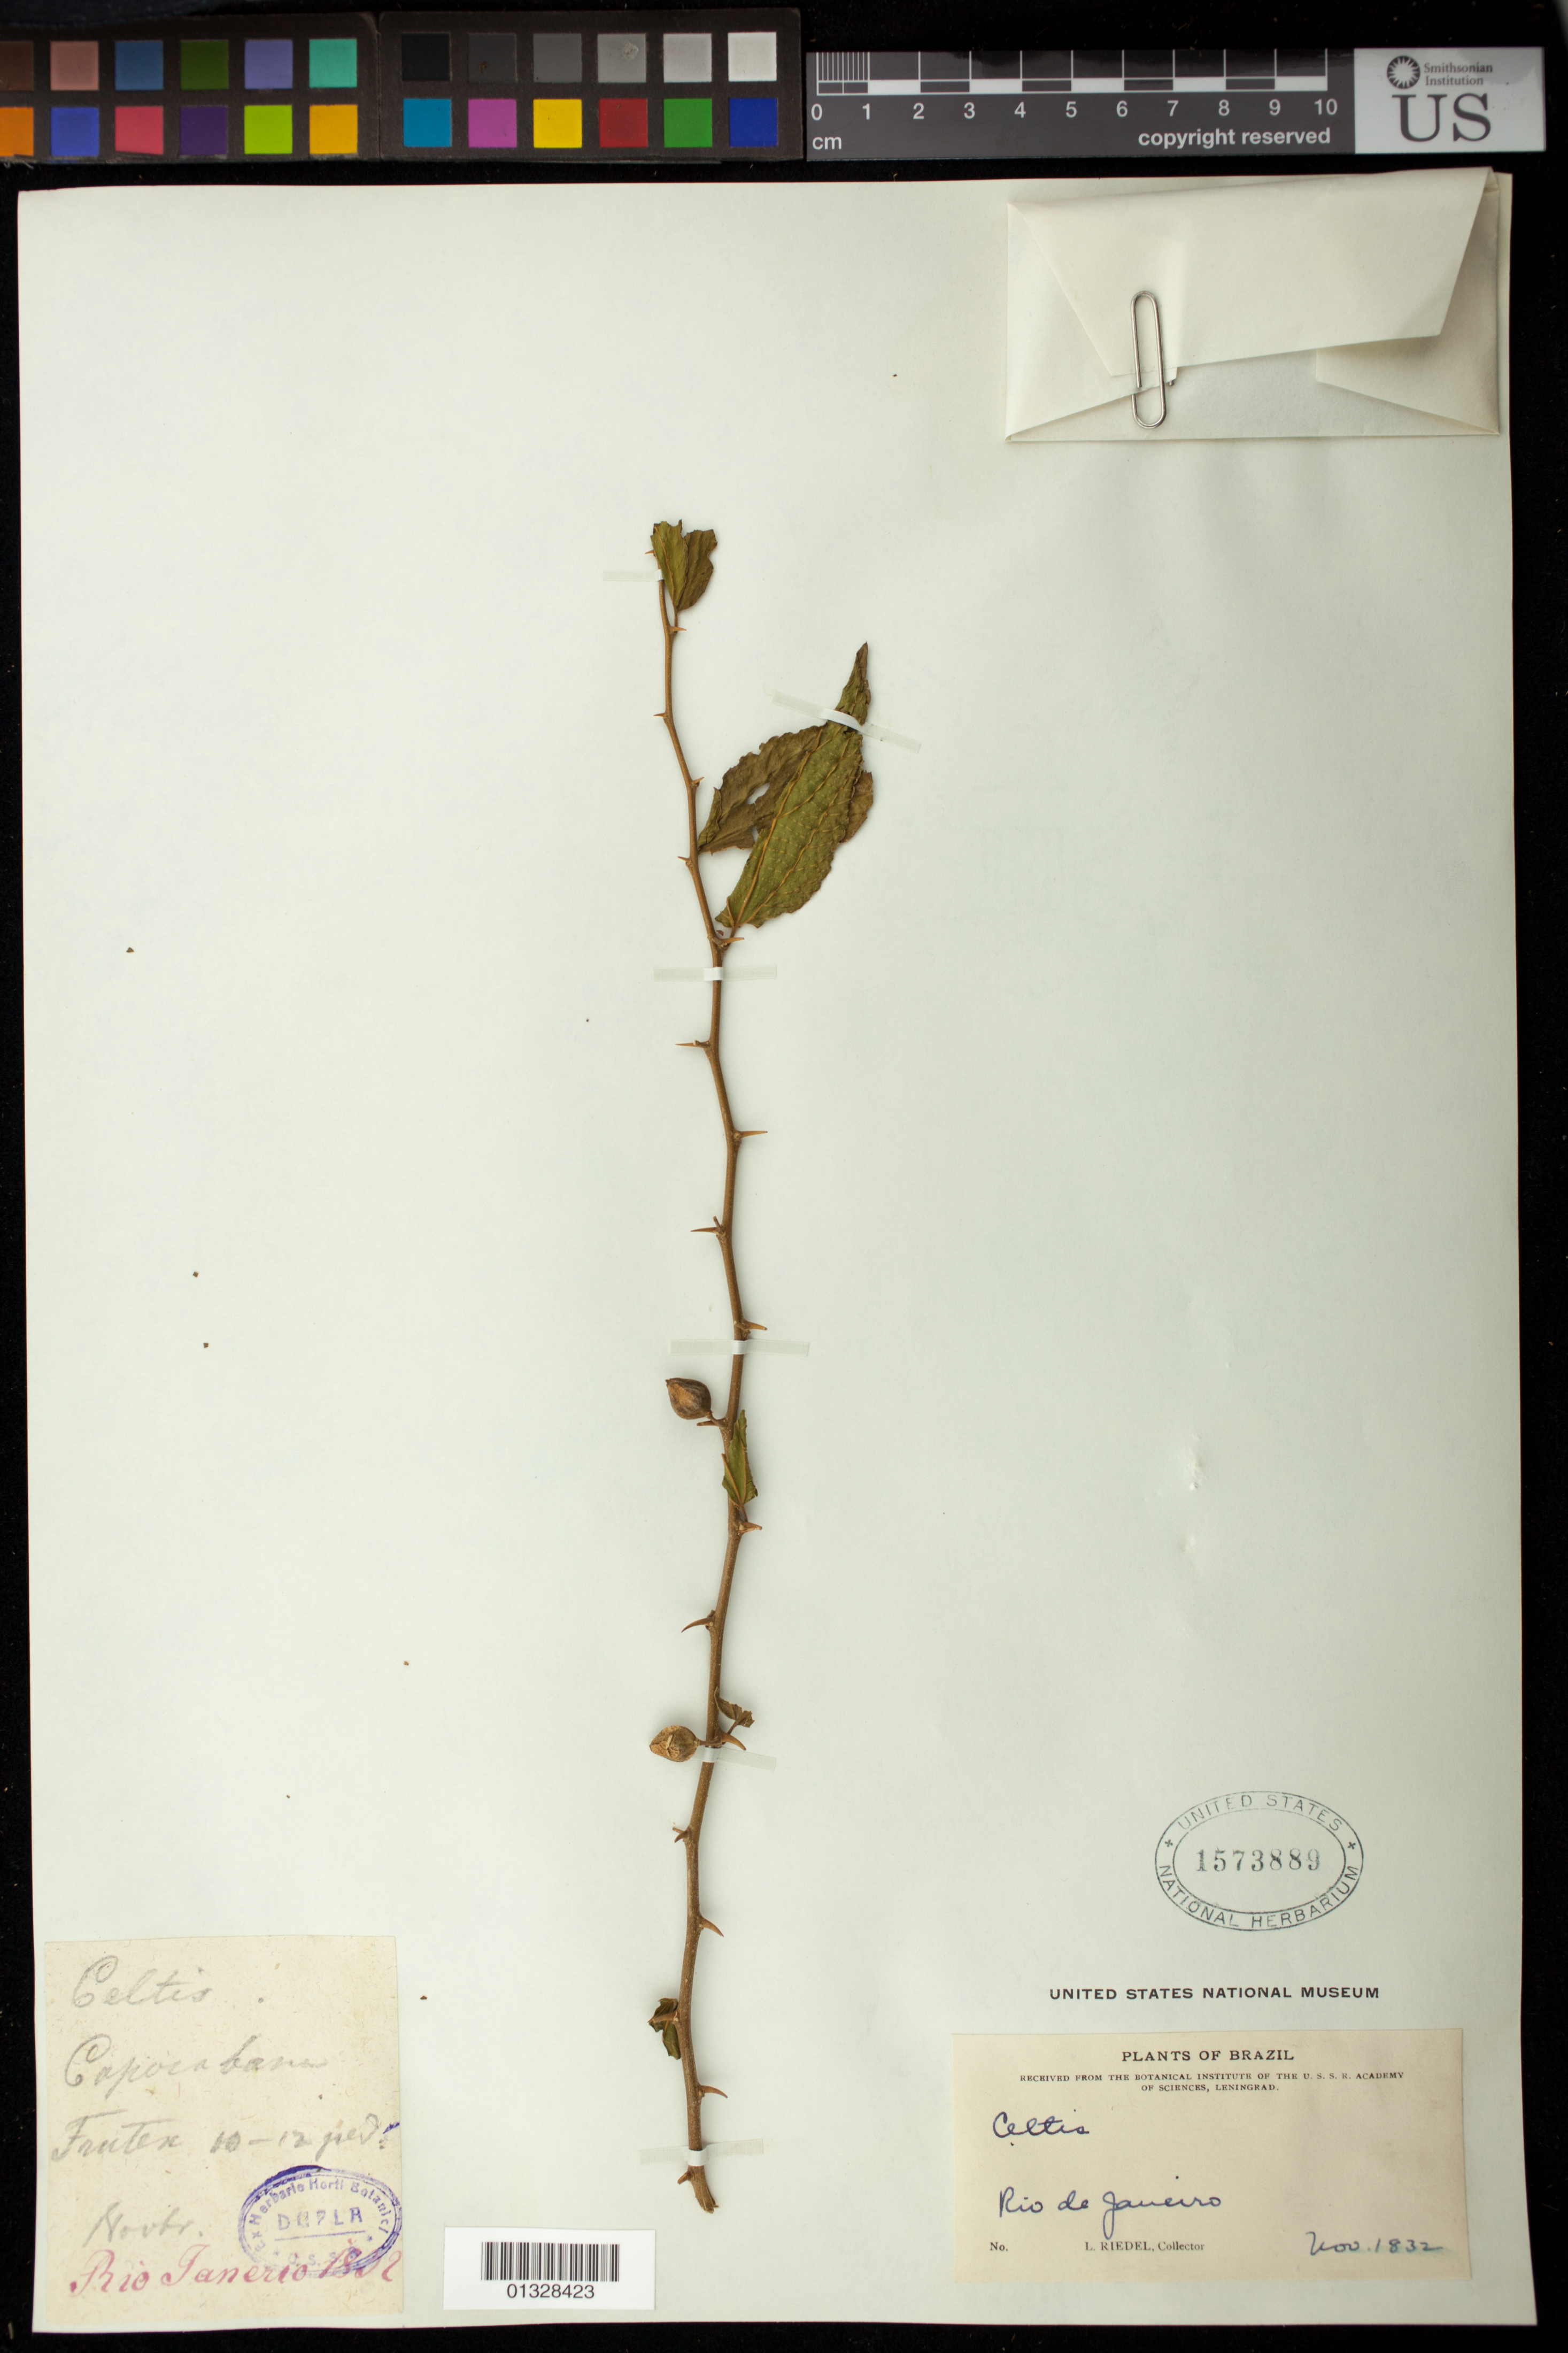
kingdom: Plantae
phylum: Tracheophyta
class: Magnoliopsida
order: Rosales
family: Cannabaceae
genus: Celtis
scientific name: Celtis triflora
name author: (Klotzsch) Ruiz ex Miq.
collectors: L. Riedel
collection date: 1832-11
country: Brazil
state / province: Rio de Janeiro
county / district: Rio de Janeiro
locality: Copacabana.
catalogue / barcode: US 1573889